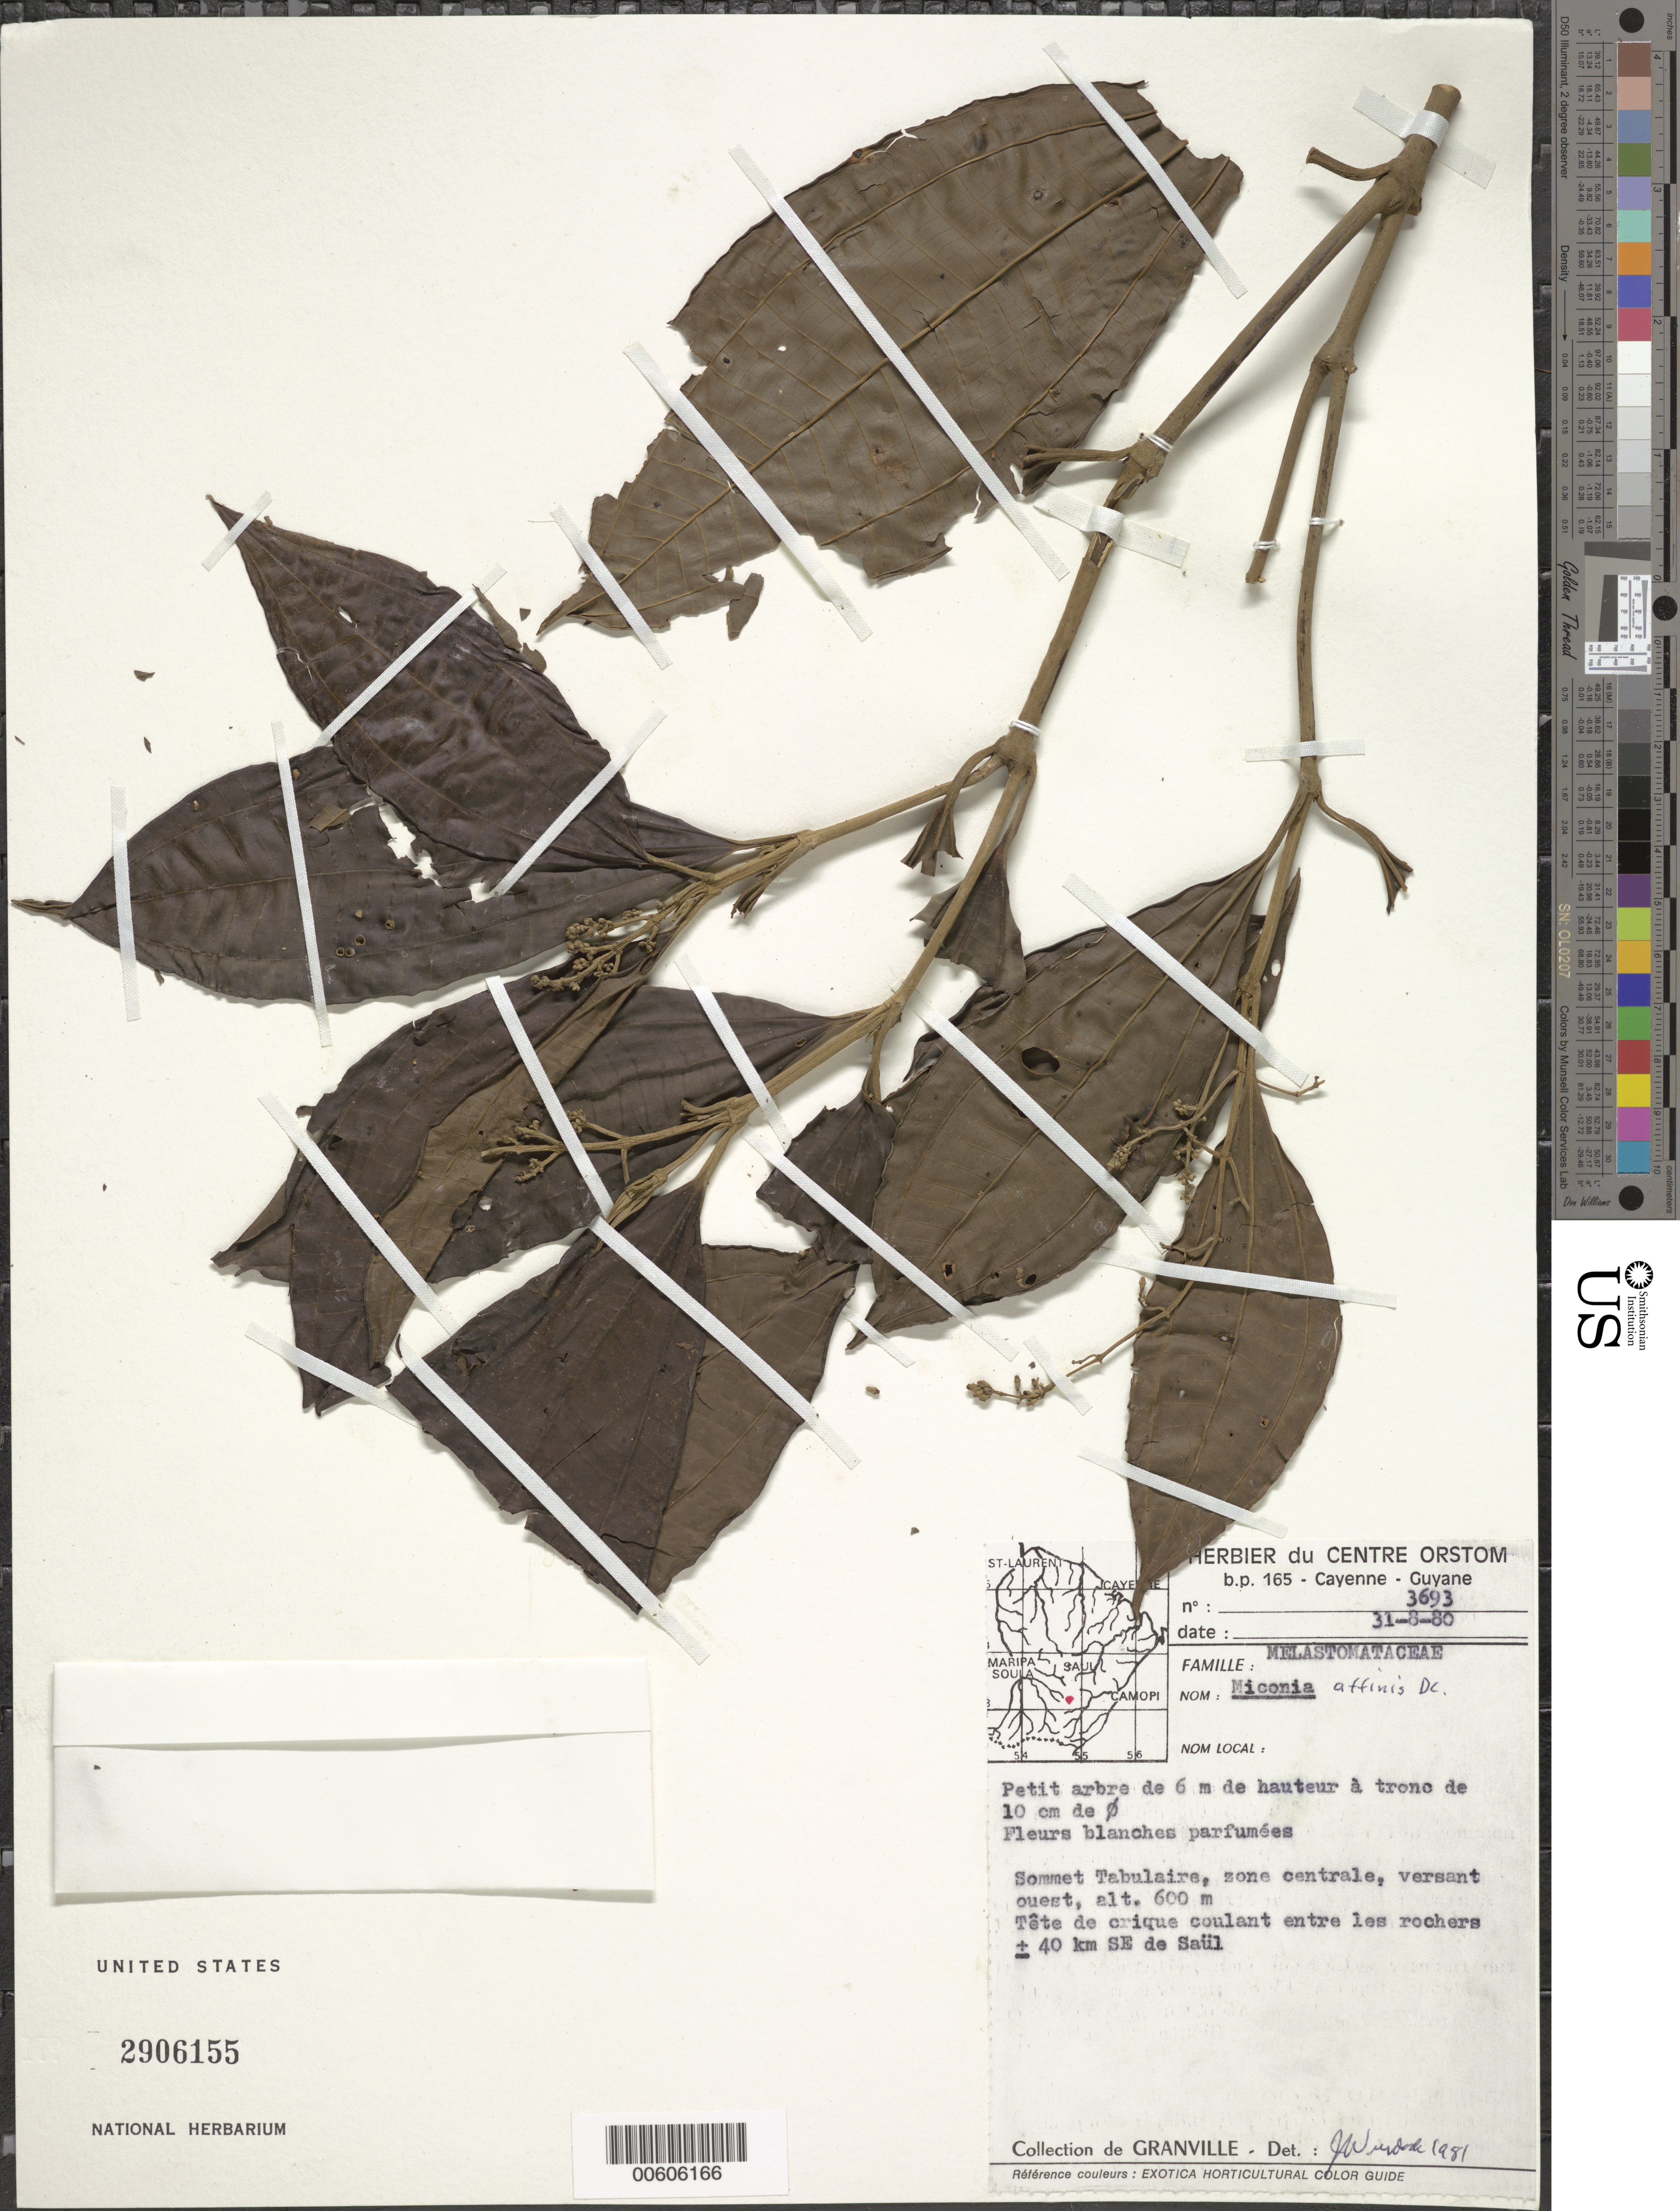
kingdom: Plantae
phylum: Tracheophyta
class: Magnoliopsida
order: Myrtales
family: Melastomataceae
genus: Miconia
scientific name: Miconia affinis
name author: DC.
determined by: Wurdack, John J., (US), US (UNITED STATES)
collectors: J.-J. de Granville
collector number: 3693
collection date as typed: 31-Aug-80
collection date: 1980-08-31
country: French Guiana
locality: Sommet Tabulaire, ±40 km SE de Saül, zone centrale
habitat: Tete de crique coulant entre les rochers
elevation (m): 600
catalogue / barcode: US 2906155